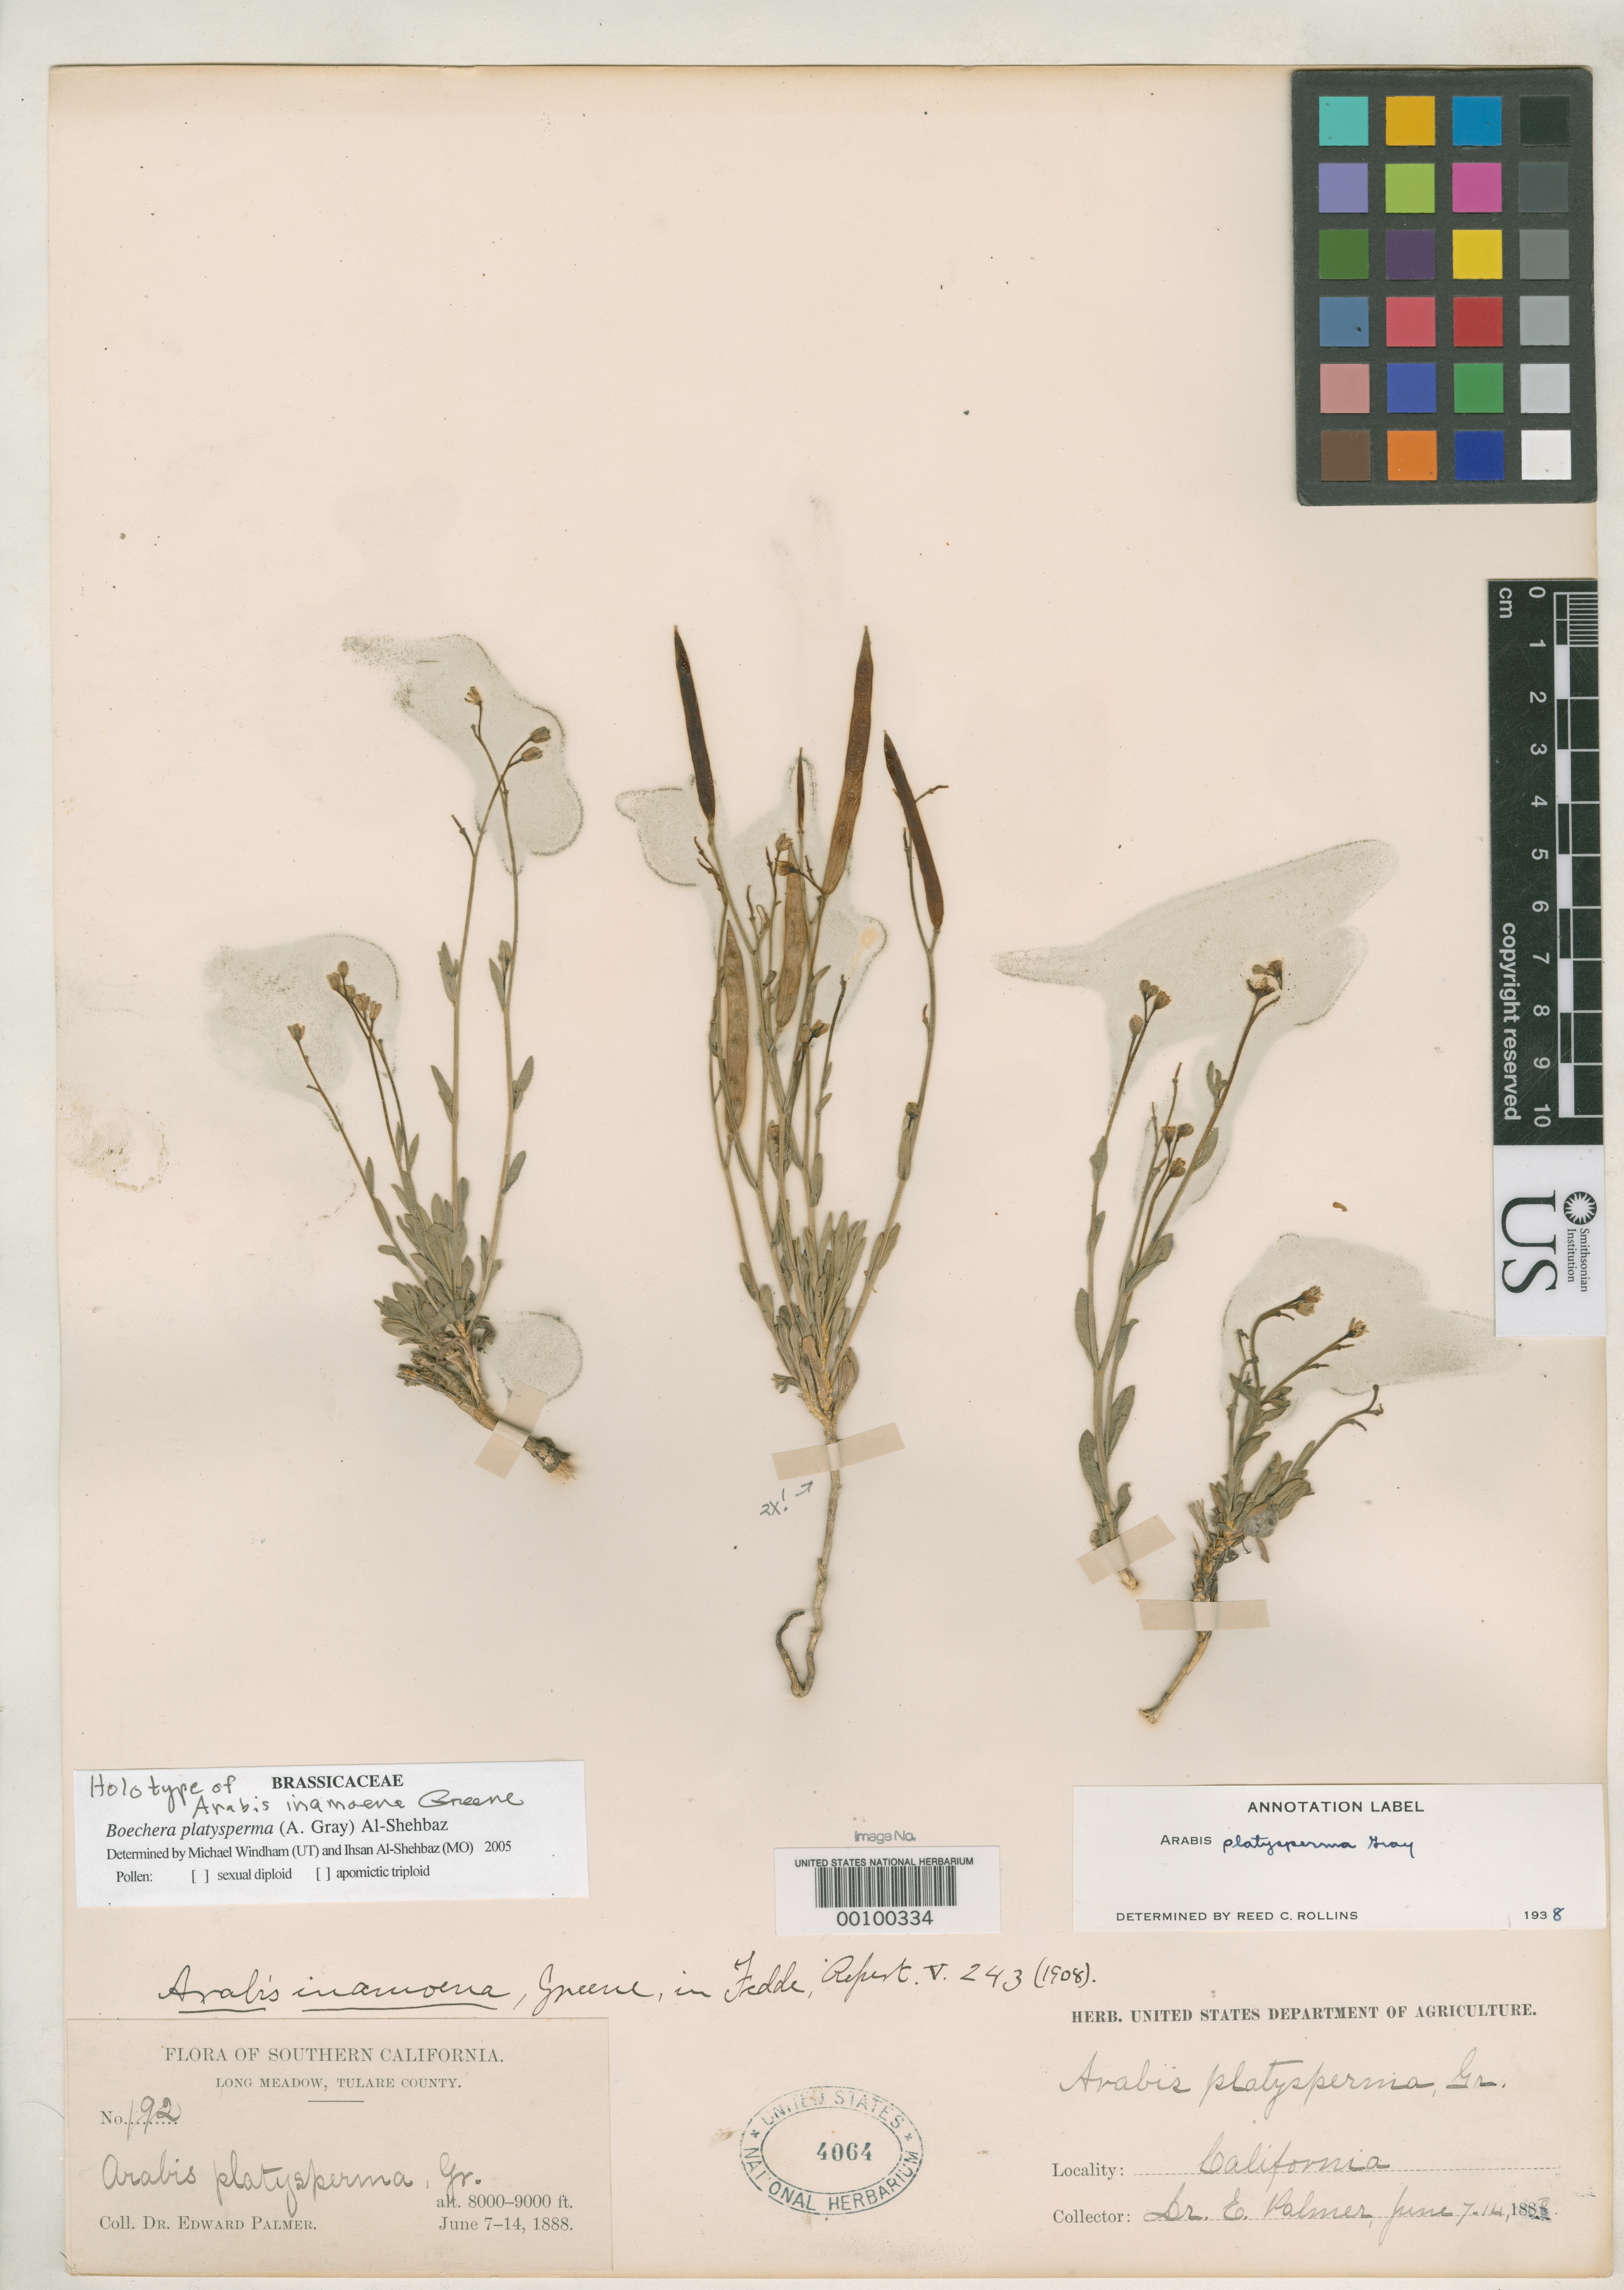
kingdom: Plantae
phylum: Tracheophyta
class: Magnoliopsida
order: Brassicales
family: Brassicaceae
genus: Arabis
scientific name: Arabis inamoena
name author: Greene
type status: Holotype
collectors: E. Palmer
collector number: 192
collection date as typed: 07 Jun 1888 to 14 Jun 1888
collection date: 1888-06-07/1888-06-14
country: United States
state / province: California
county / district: Tulare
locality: Sierra Nevada Mts.; Long Meadow.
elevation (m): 2438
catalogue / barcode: US 4064